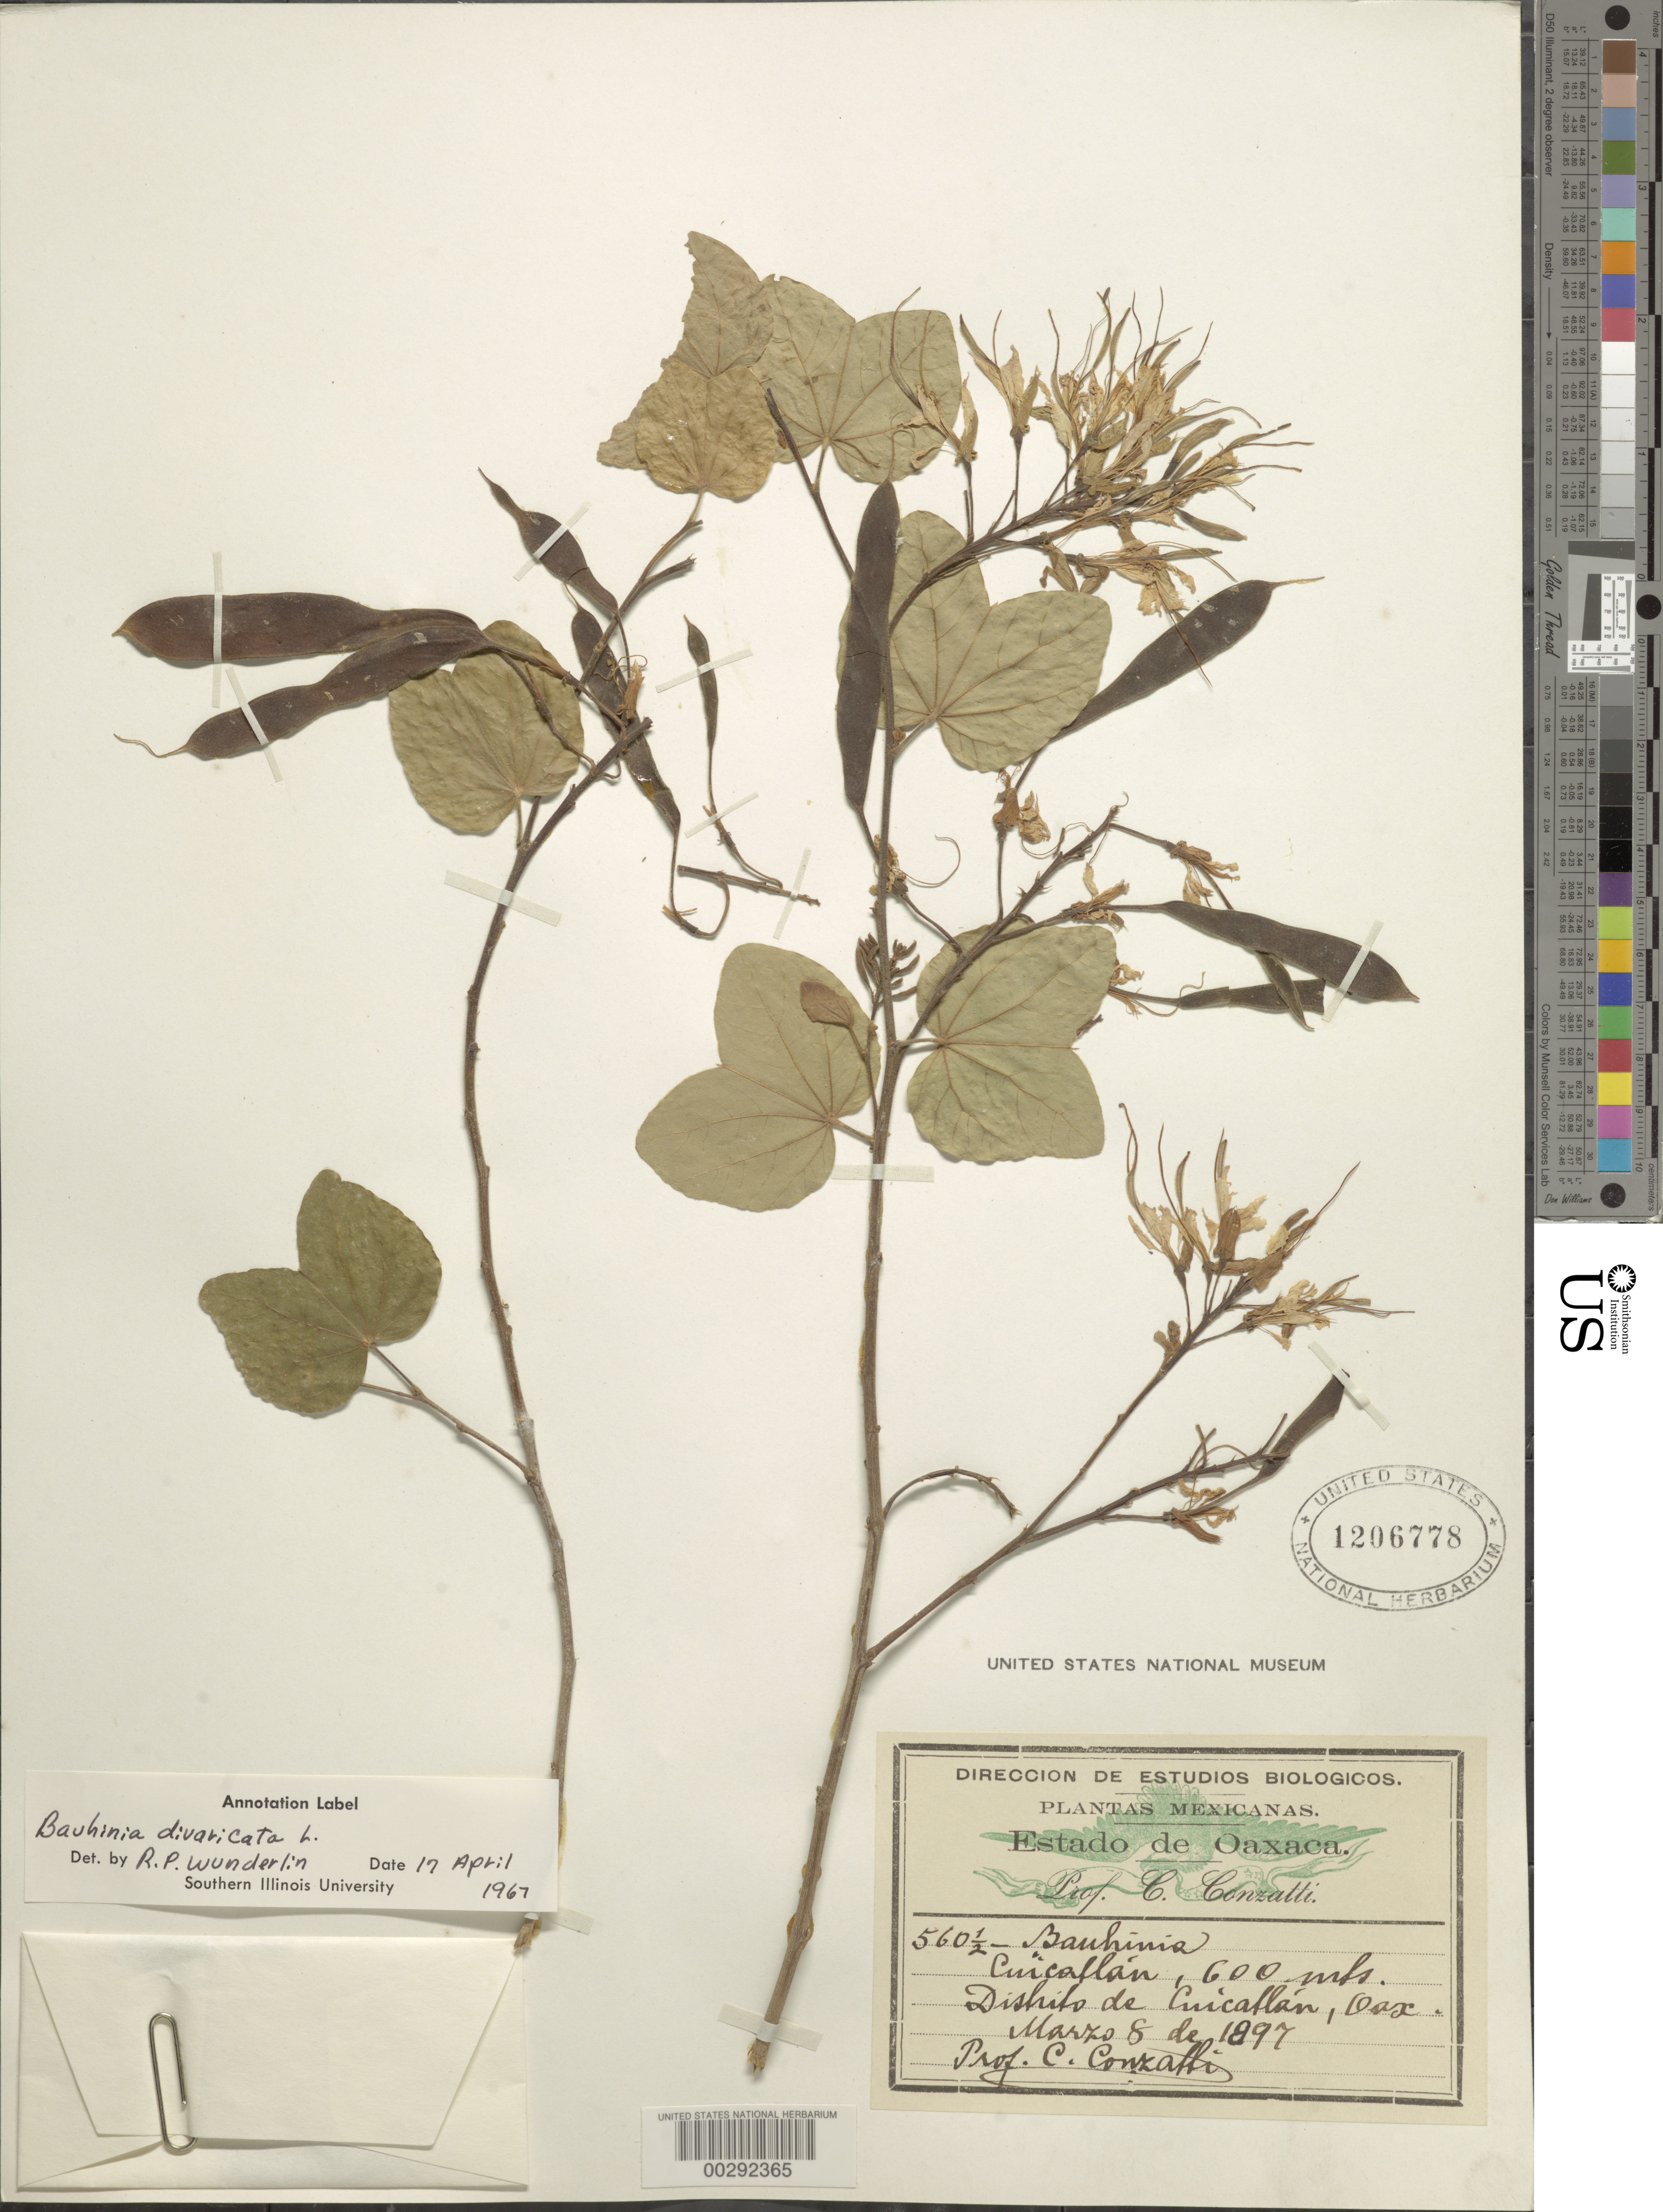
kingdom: Plantae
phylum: Tracheophyta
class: Magnoliopsida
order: Fabales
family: Fabaceae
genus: Bauhinia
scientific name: Bauhinia divaricata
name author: L.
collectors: C. Conzatti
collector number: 560.5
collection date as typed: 08 Mar 1897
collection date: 1897-03-08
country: Mexico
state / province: Oaxaca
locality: Cuicatlan Mun. (?), Cuicatlan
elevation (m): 600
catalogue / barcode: US 1206778